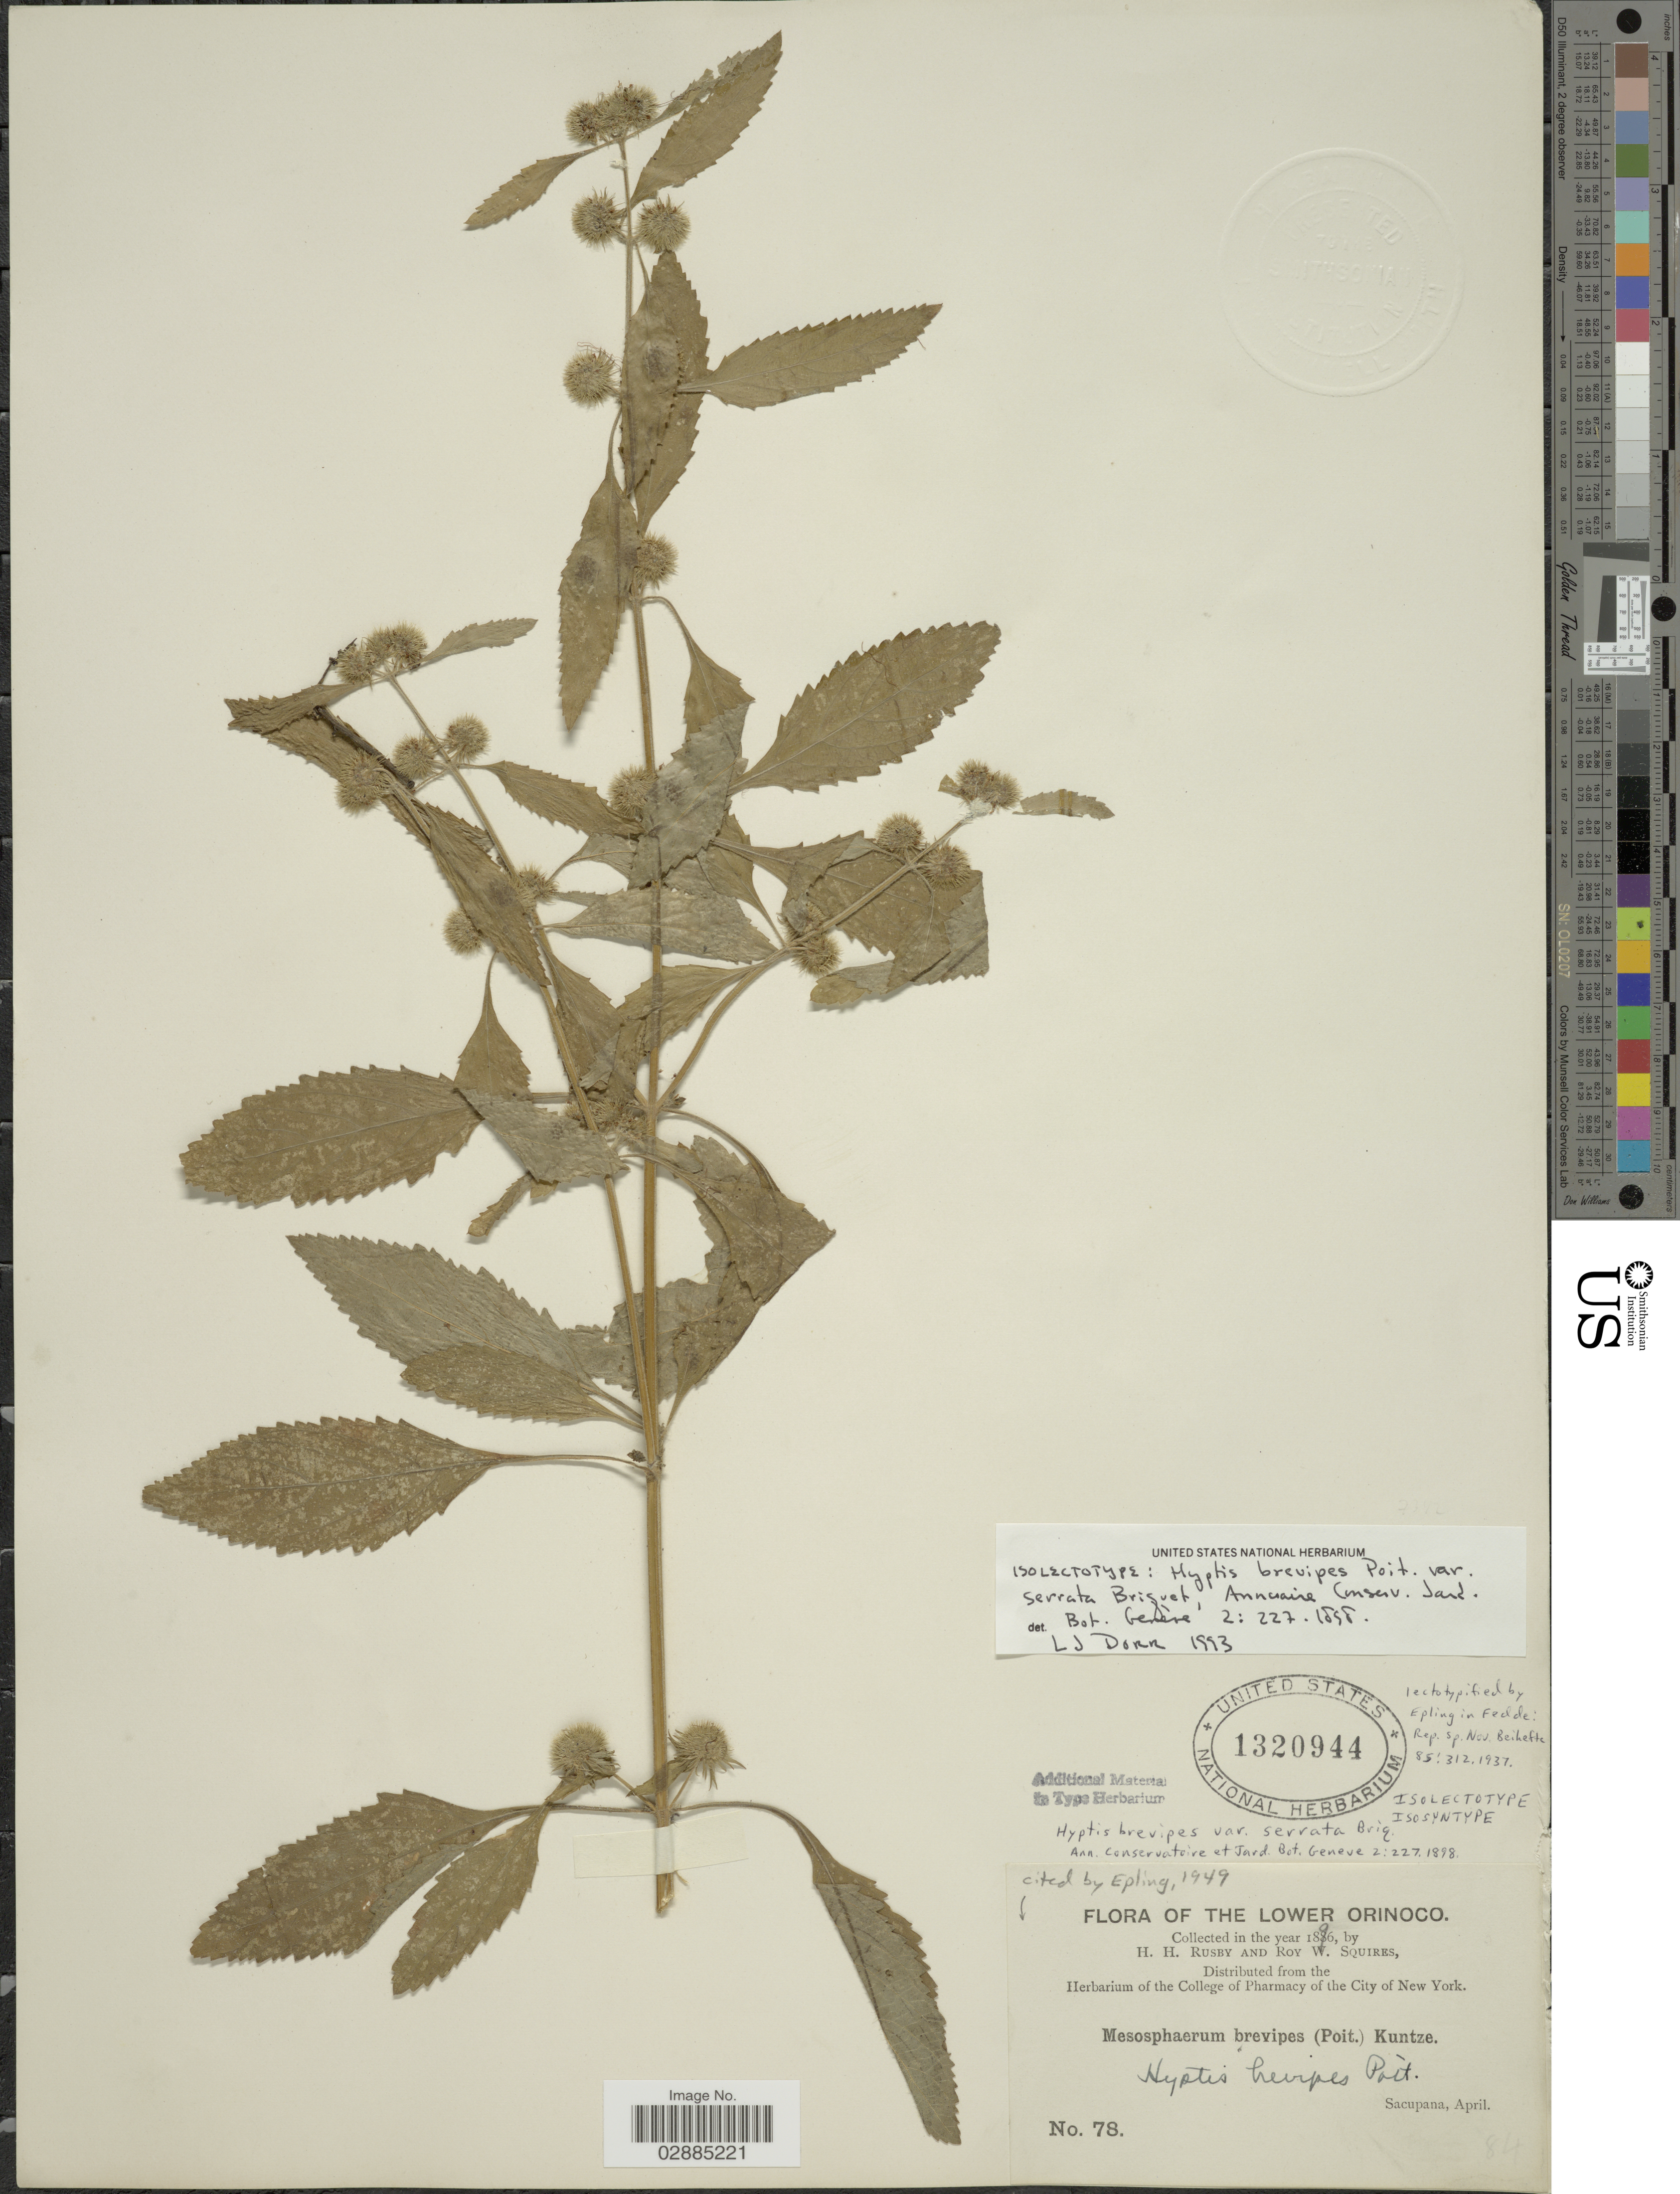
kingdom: Plantae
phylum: Tracheophyta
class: Magnoliopsida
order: Lamiales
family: Lamiaceae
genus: Hyptis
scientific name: Hyptis brevipes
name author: Poit.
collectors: H. H. Rusby & R. Squires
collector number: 78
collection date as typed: April 1896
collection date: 1896-04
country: Venezuela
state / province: Delta Amacuro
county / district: Antonio Díaz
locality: Lower Orinoco, Sacupana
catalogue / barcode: US 1320944